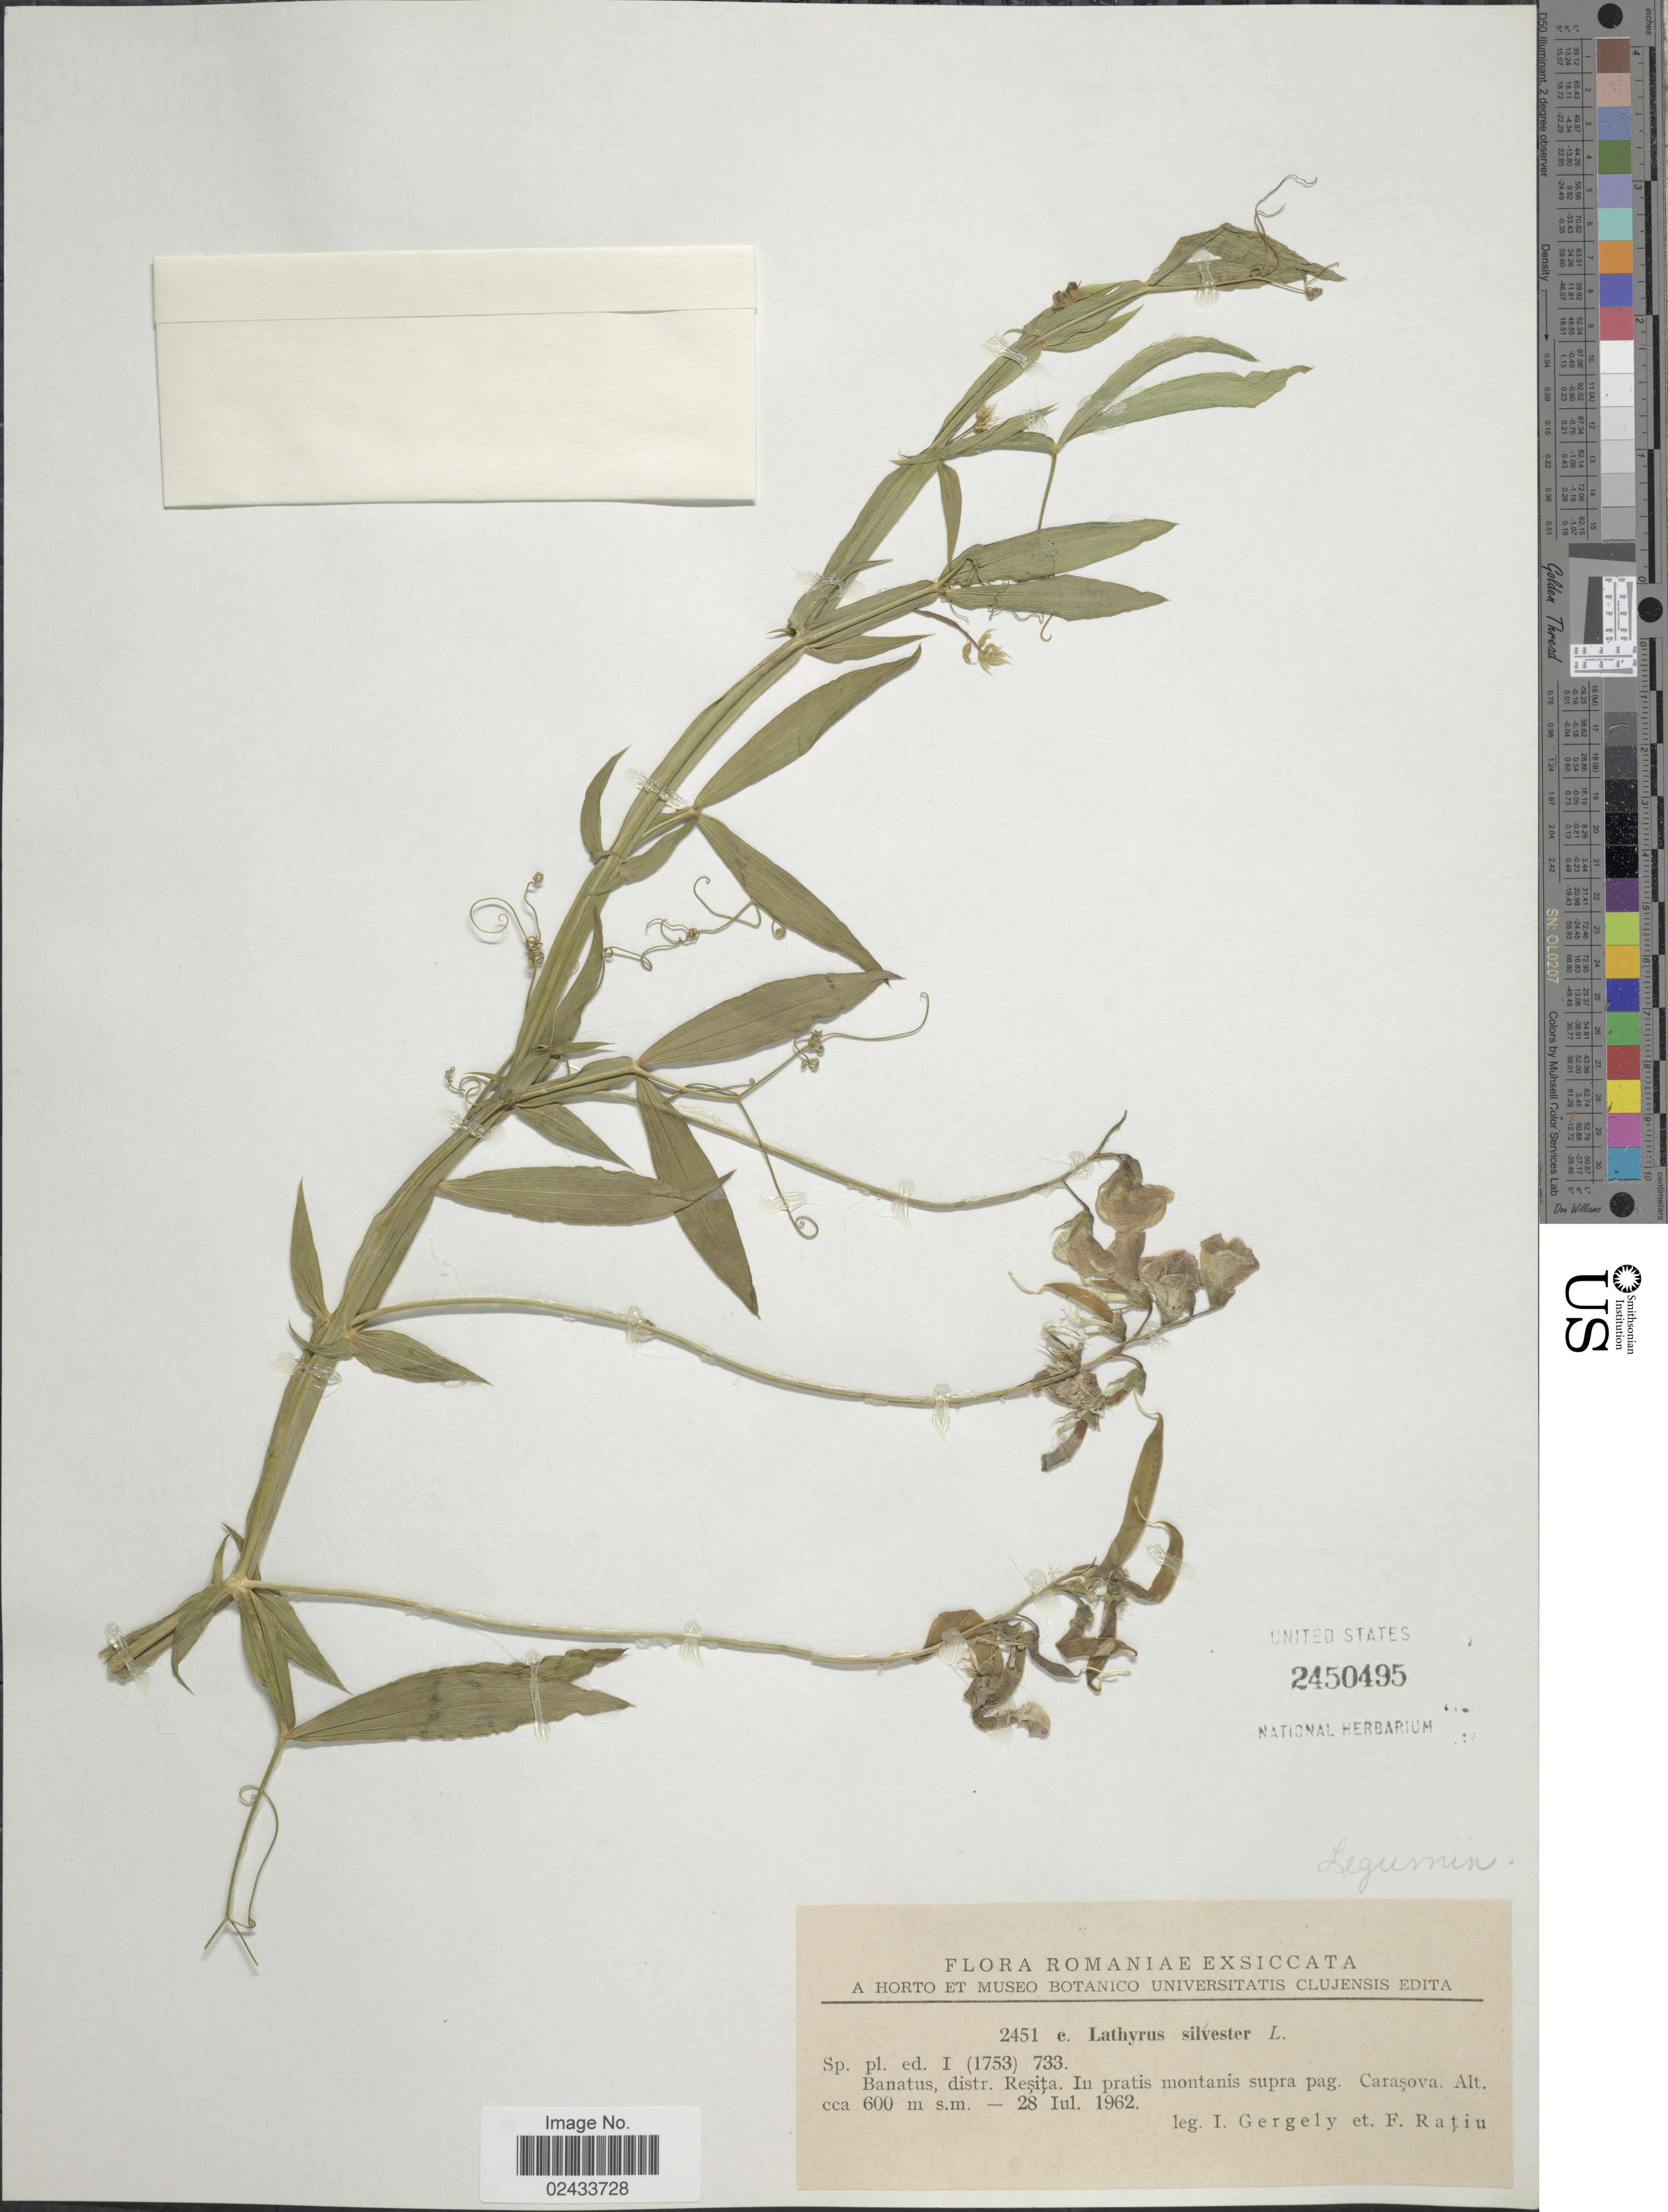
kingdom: Plantae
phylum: Tracheophyta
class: Magnoliopsida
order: Fabales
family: Fabaceae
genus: Lathyrus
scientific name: Lathyrus sylvestris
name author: L.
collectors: I. Gergely & F. Ratiu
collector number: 2451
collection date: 1962-07-28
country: Romania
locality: Banatus, distr. Resita. In pratis Montanis supra pag. Carasova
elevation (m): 600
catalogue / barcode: US 2450495